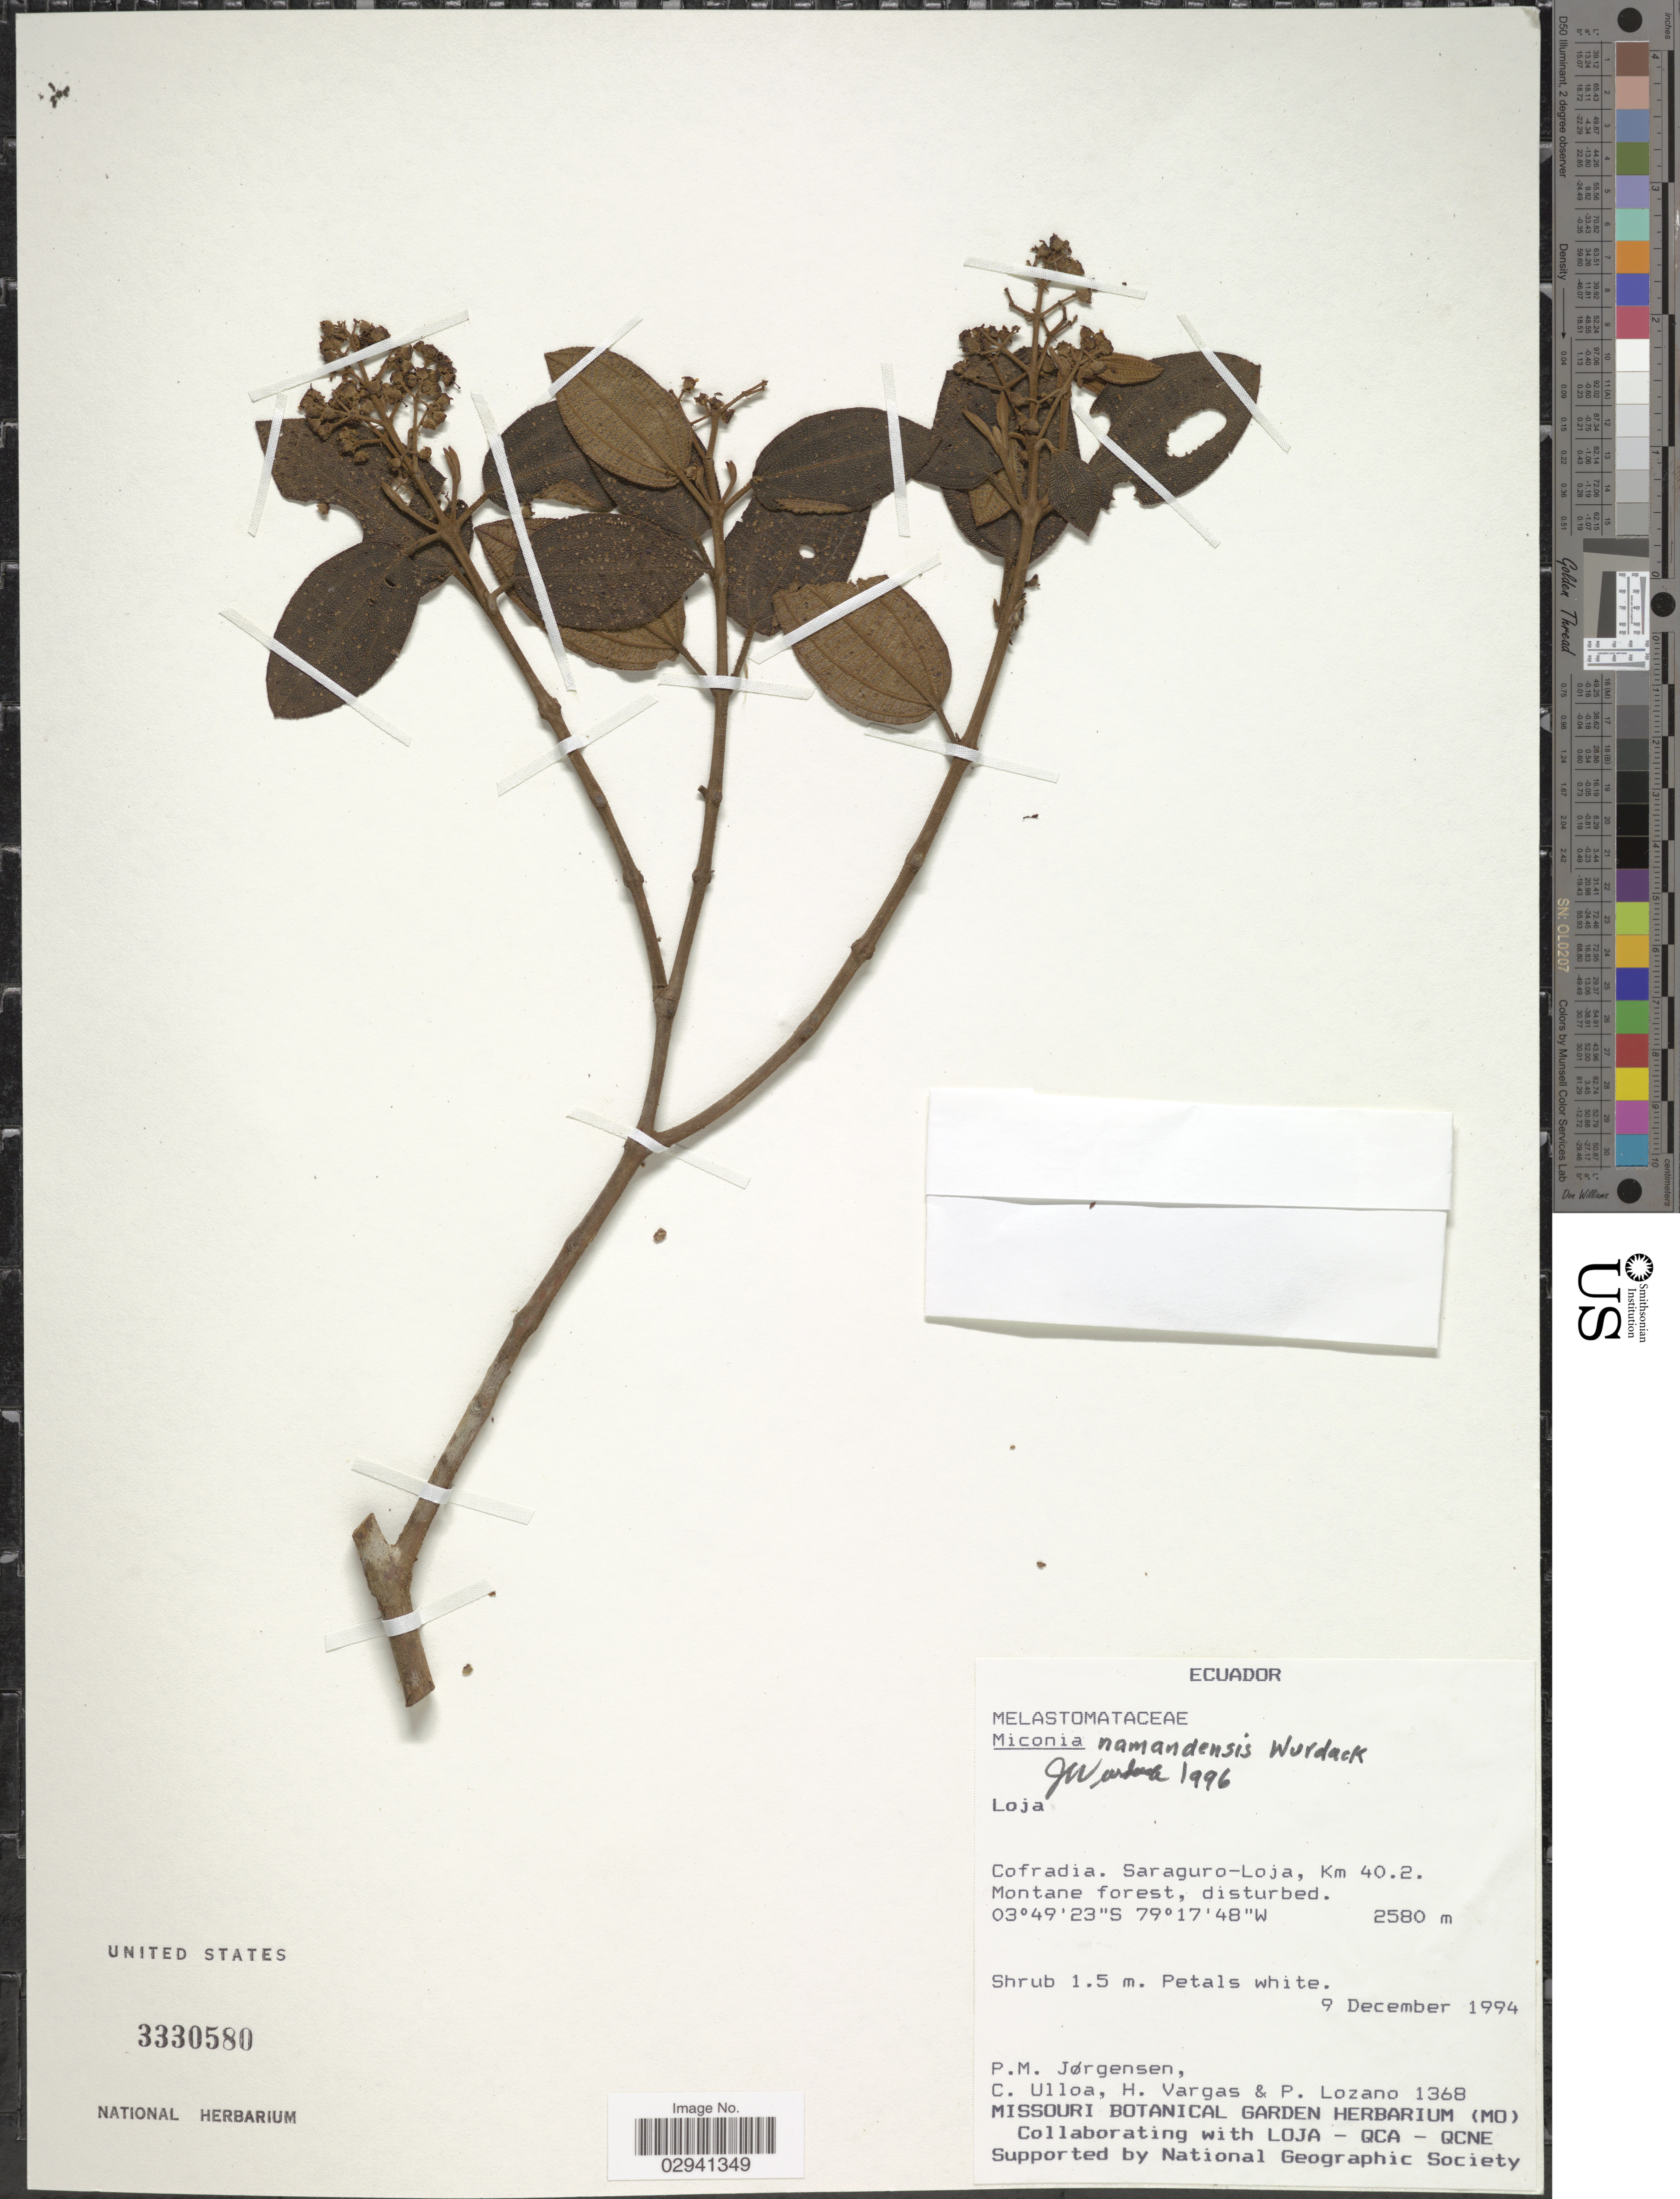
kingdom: Plantae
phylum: Tracheophyta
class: Magnoliopsida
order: Myrtales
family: Melastomataceae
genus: Miconia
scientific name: Miconia namandensis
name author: Wurdack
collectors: P. M. Jørgensen, C. Ulloa, H. Vargas & P. Lozano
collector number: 1368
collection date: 1994-12-09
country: Ecuador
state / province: Loja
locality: Cofradia, Saraguro-Loja, Km 40.2, Montane forest.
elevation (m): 2580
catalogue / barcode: US 3330580